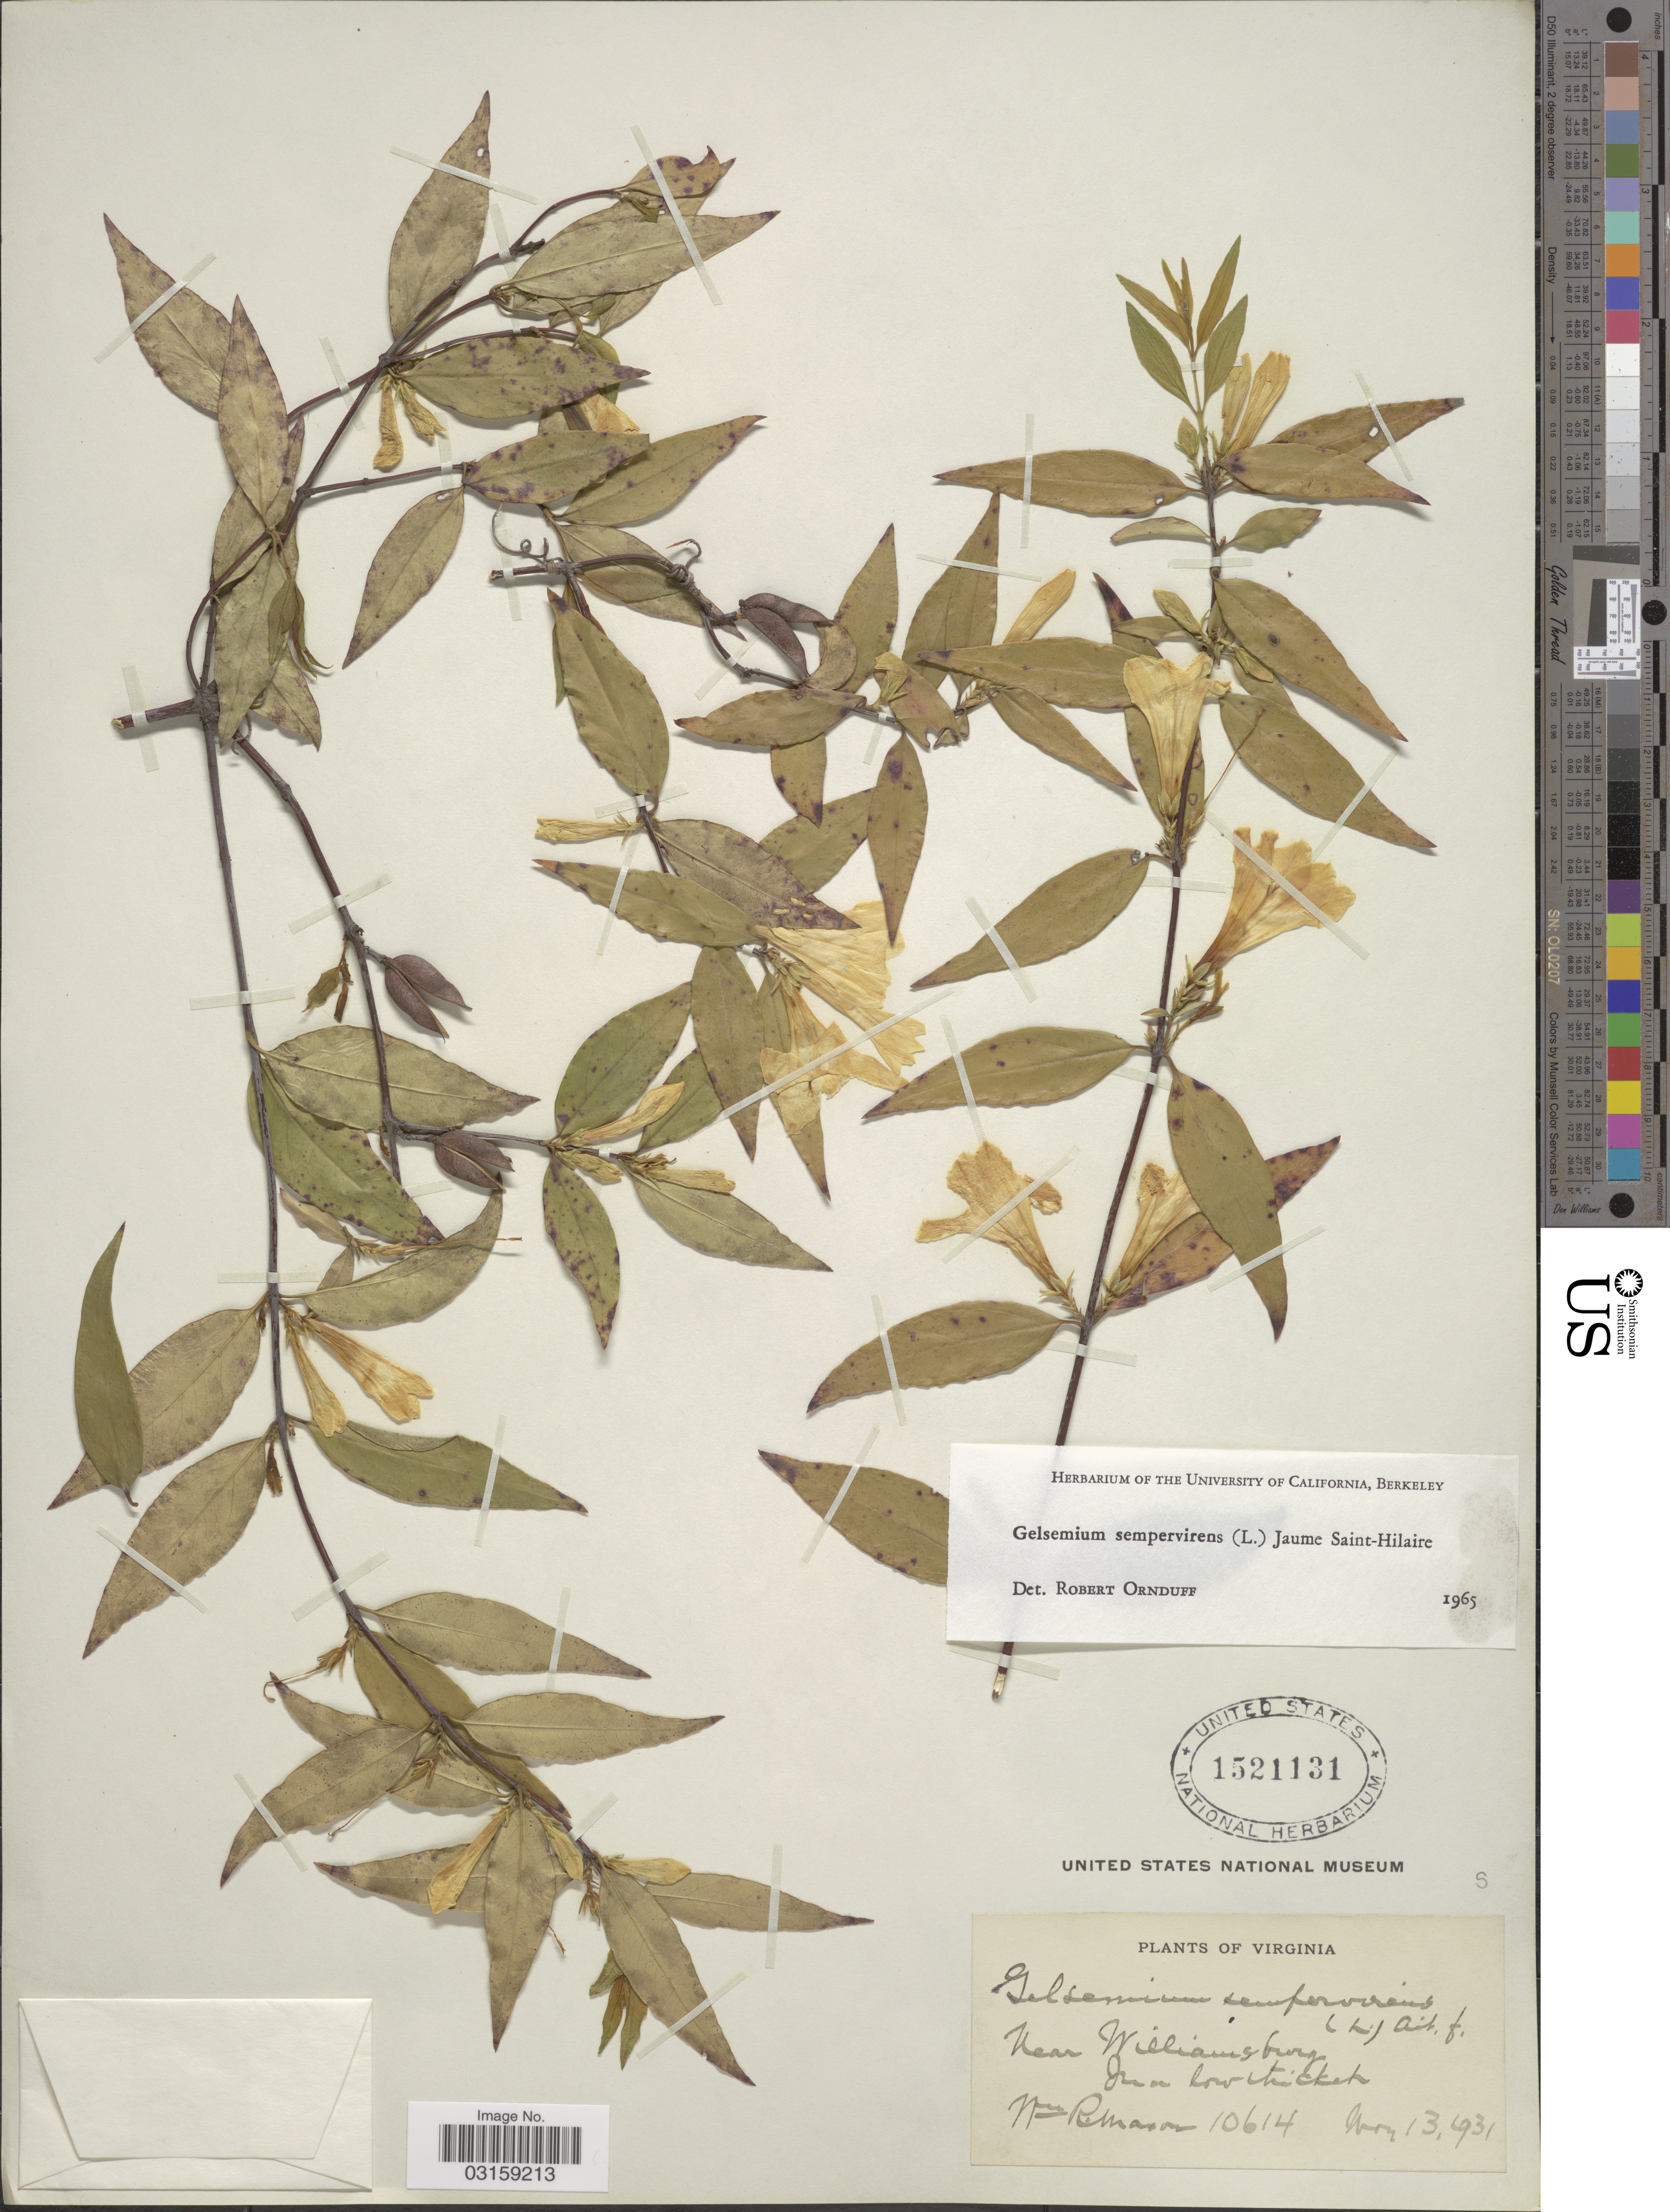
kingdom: Plantae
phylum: Tracheophyta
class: Magnoliopsida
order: Gentianales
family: Gelsemiaceae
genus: Gelsemium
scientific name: Gelsemium sempervirens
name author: (L.) J. St.-Hil.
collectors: W. Macon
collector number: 10614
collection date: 1931-05-13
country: United States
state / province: Virginia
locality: Near Williamsburg.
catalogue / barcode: US 1521131